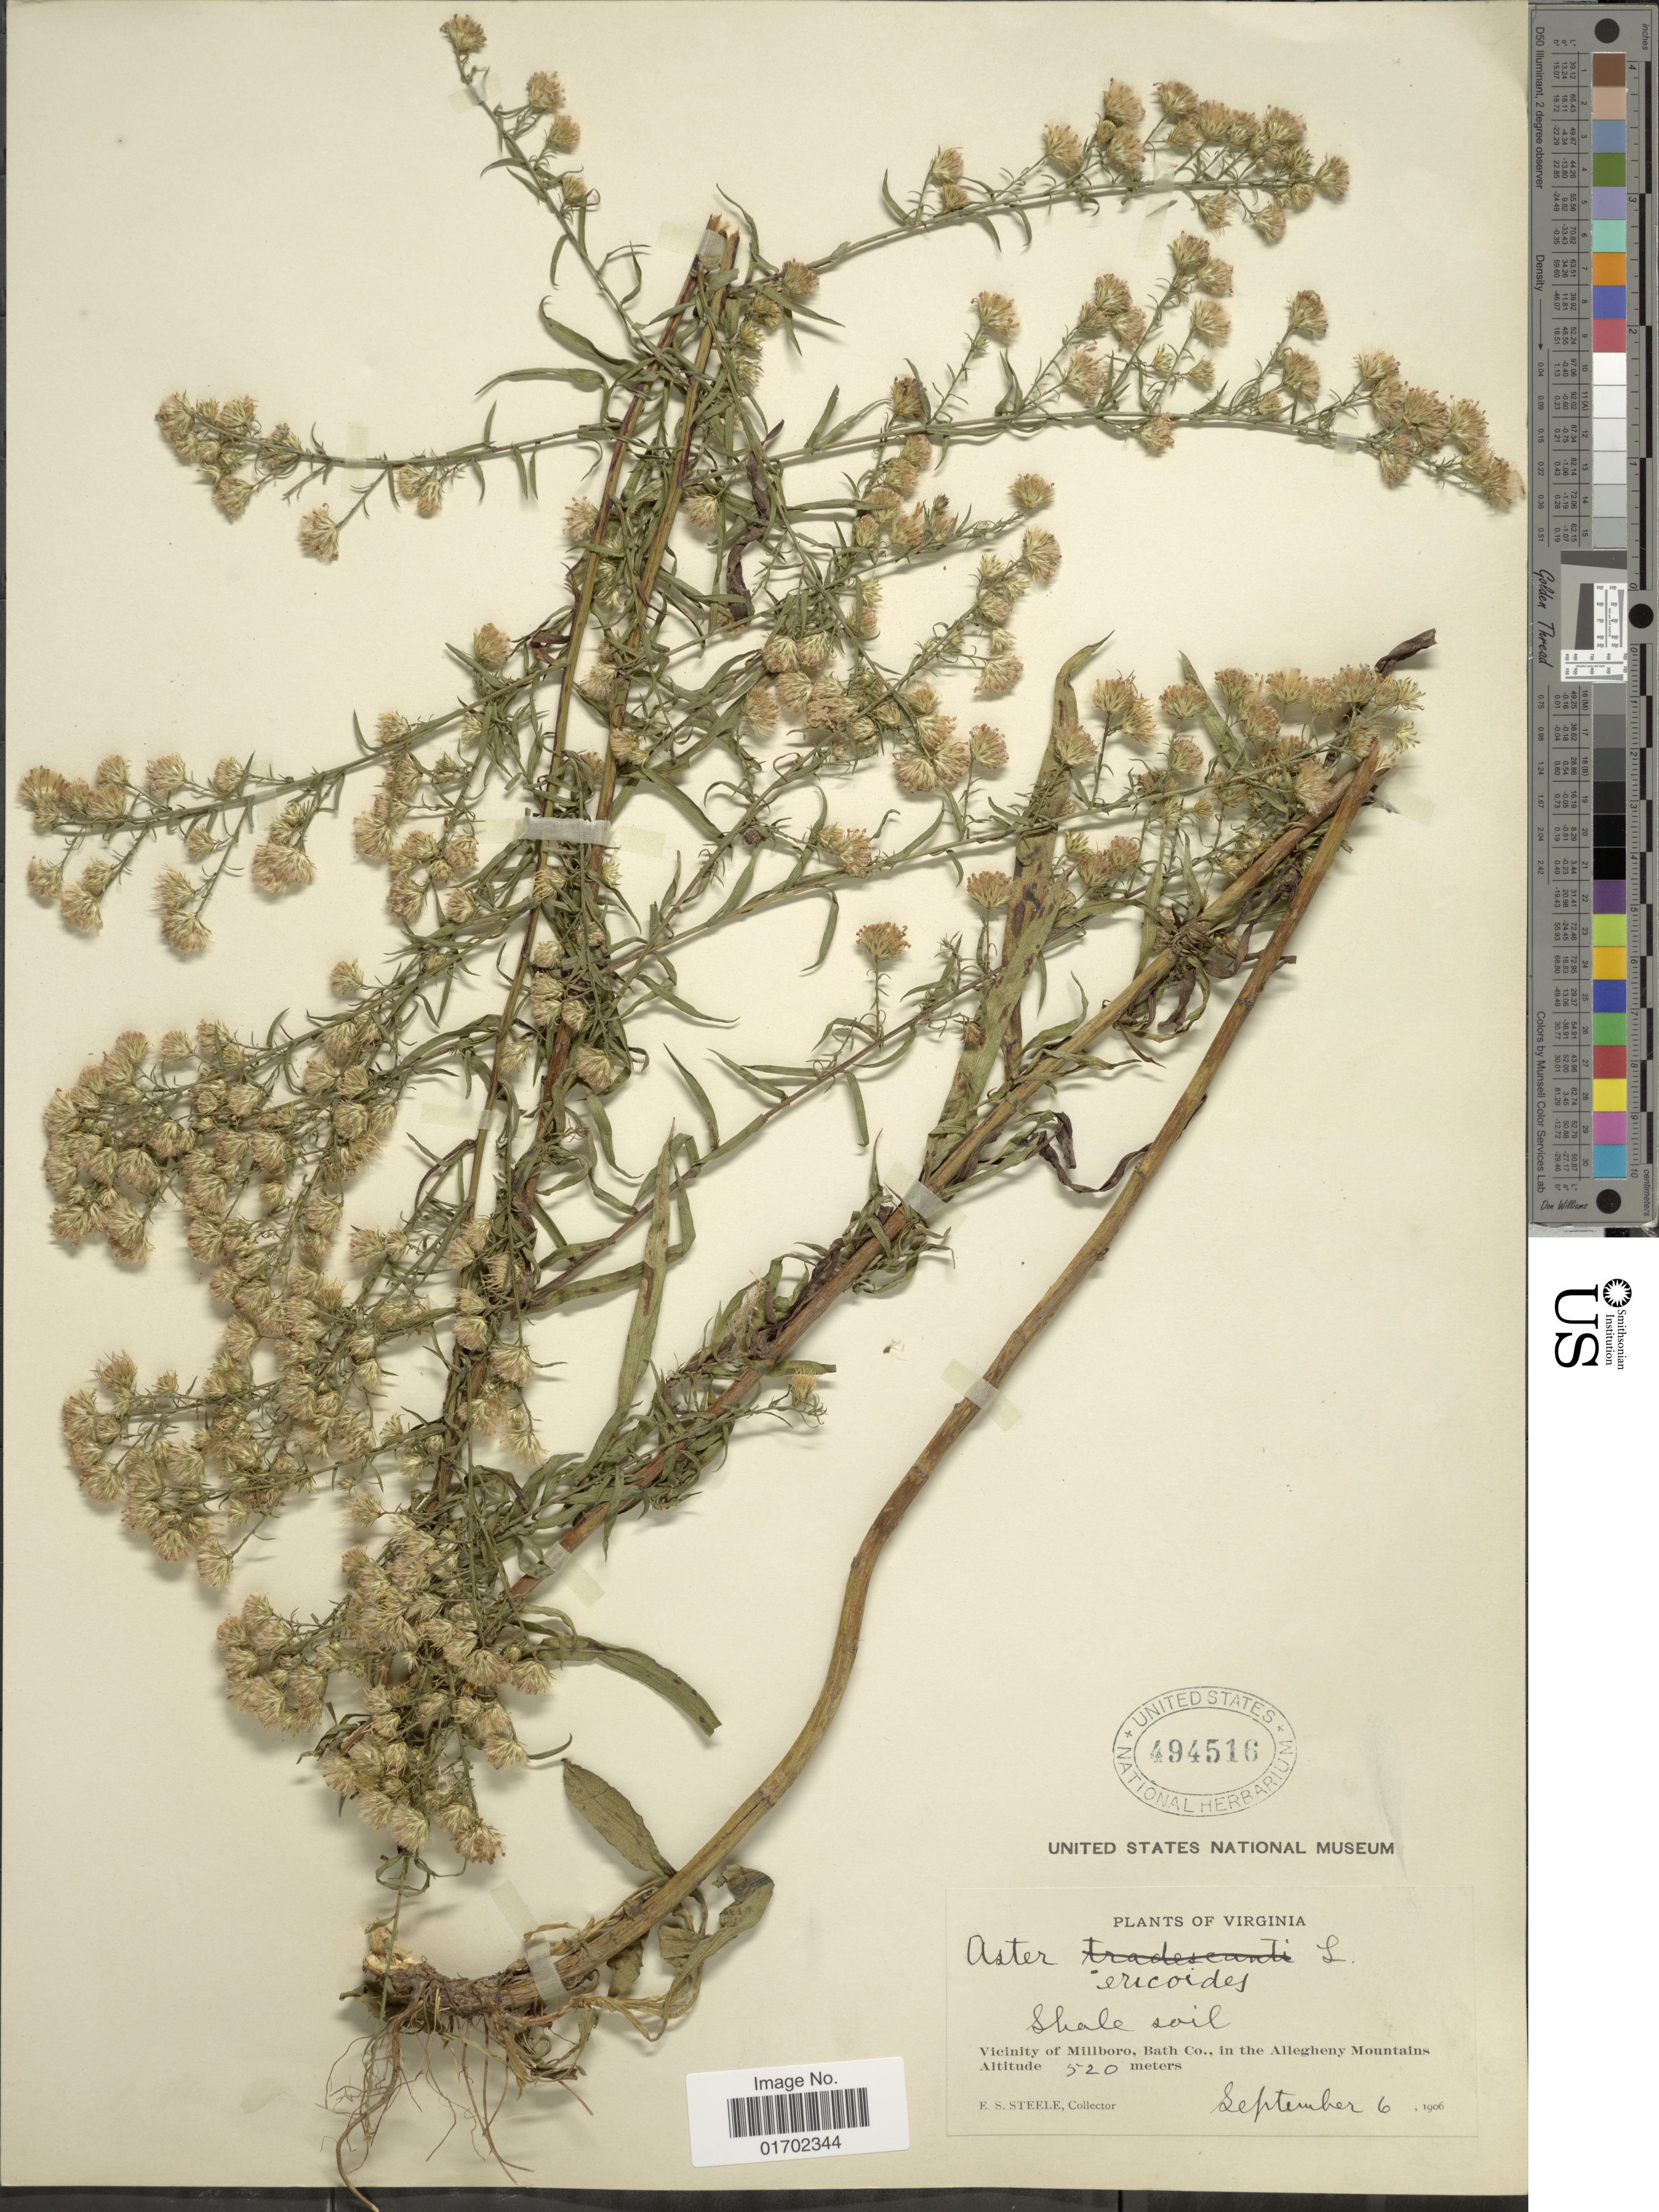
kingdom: Plantae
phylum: Tracheophyta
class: Magnoliopsida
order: Asterales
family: Asteraceae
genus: Symphyotrichum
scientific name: Symphyotrichum pilosum var. pilosum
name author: (Willd.) G.L. Nesom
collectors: E. Steele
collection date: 1906-09-06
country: United States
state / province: Virginia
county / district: Bath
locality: Virginia. Vicinity of Millboro, Bath Co., in the Allegheny Mountains.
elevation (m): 520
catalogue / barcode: US 494516